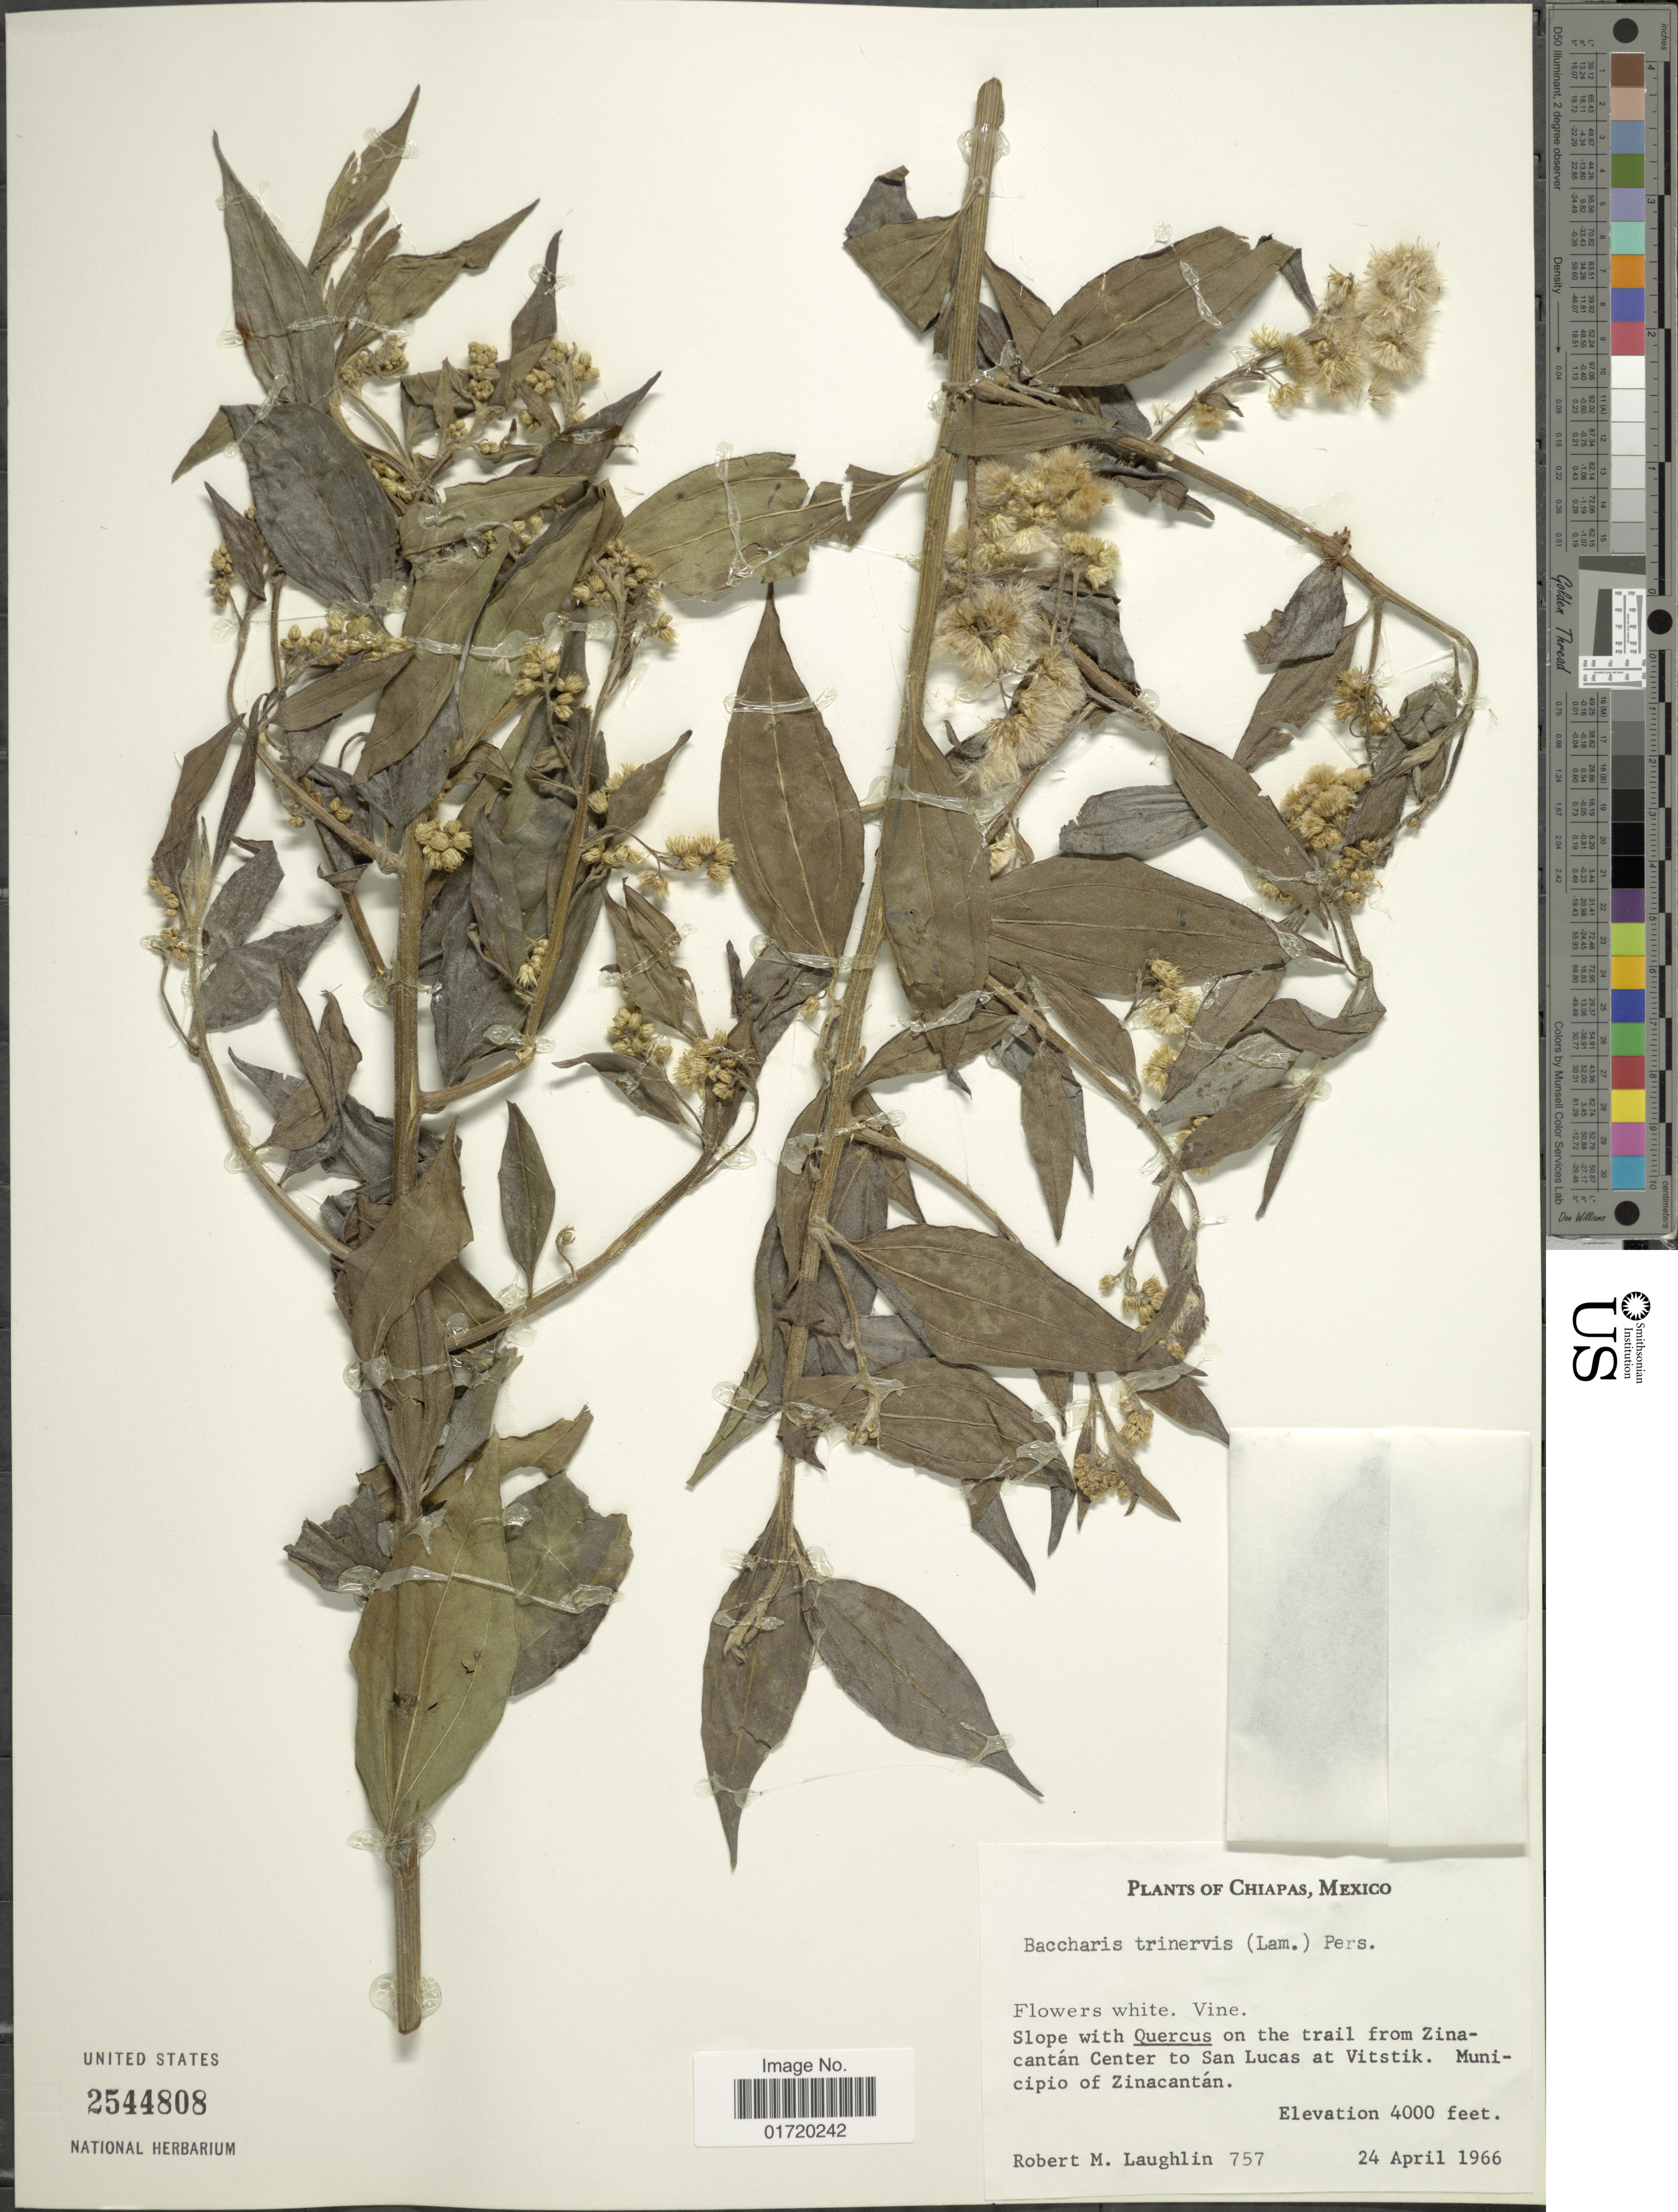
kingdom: Plantae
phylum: Tracheophyta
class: Magnoliopsida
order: Asterales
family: Asteraceae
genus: Baccharis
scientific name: Baccharis trinervis var. rhexioides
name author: (Kunth) Baker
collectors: R. M. Laughlin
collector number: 757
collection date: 1966-04-24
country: Mexico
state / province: Chiapas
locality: On trail from Zinacantan Center to San Lucas at Vitstik, Municipio of Zinacantan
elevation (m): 1219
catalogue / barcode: US 2544808